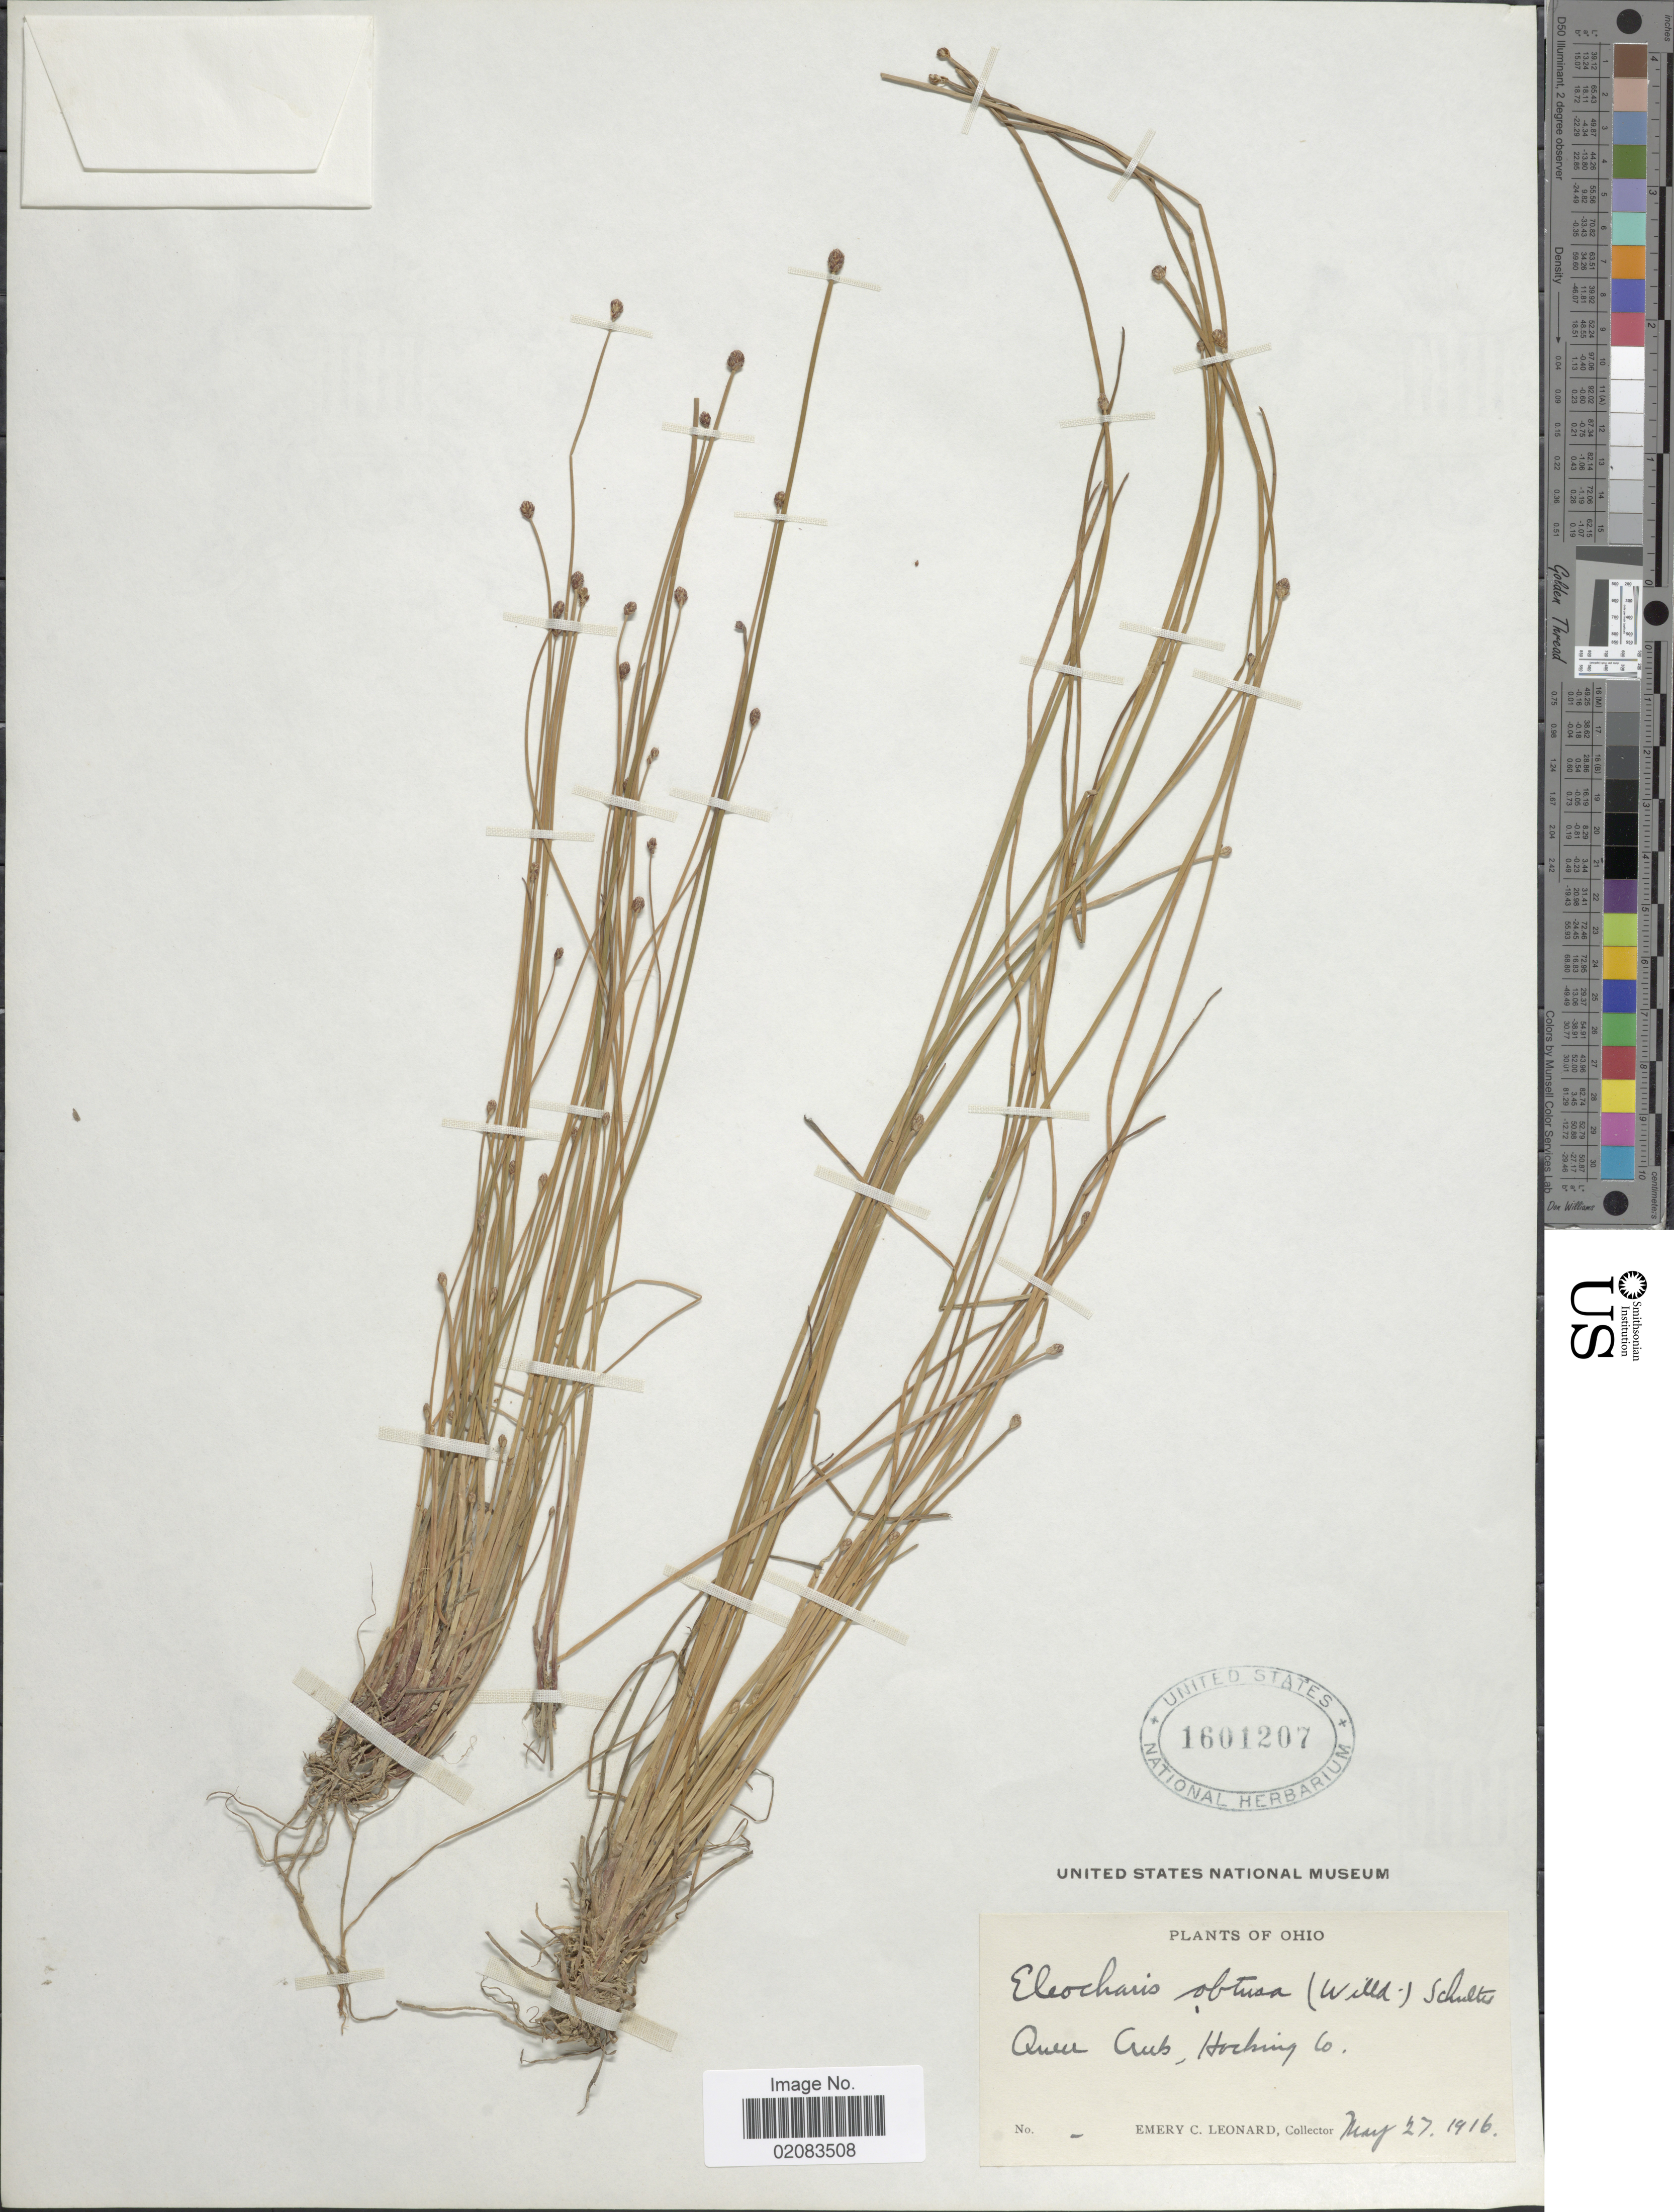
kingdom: Plantae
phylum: Tracheophyta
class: Liliopsida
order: Poales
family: Cyperaceae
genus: Eleocharis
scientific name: Eleocharis obtusa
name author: (Willd.) Schult.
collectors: E. C. Leonard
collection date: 1916-05-27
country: United States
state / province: Ohio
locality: Queer Creek, Hocking Co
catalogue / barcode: US 1601207